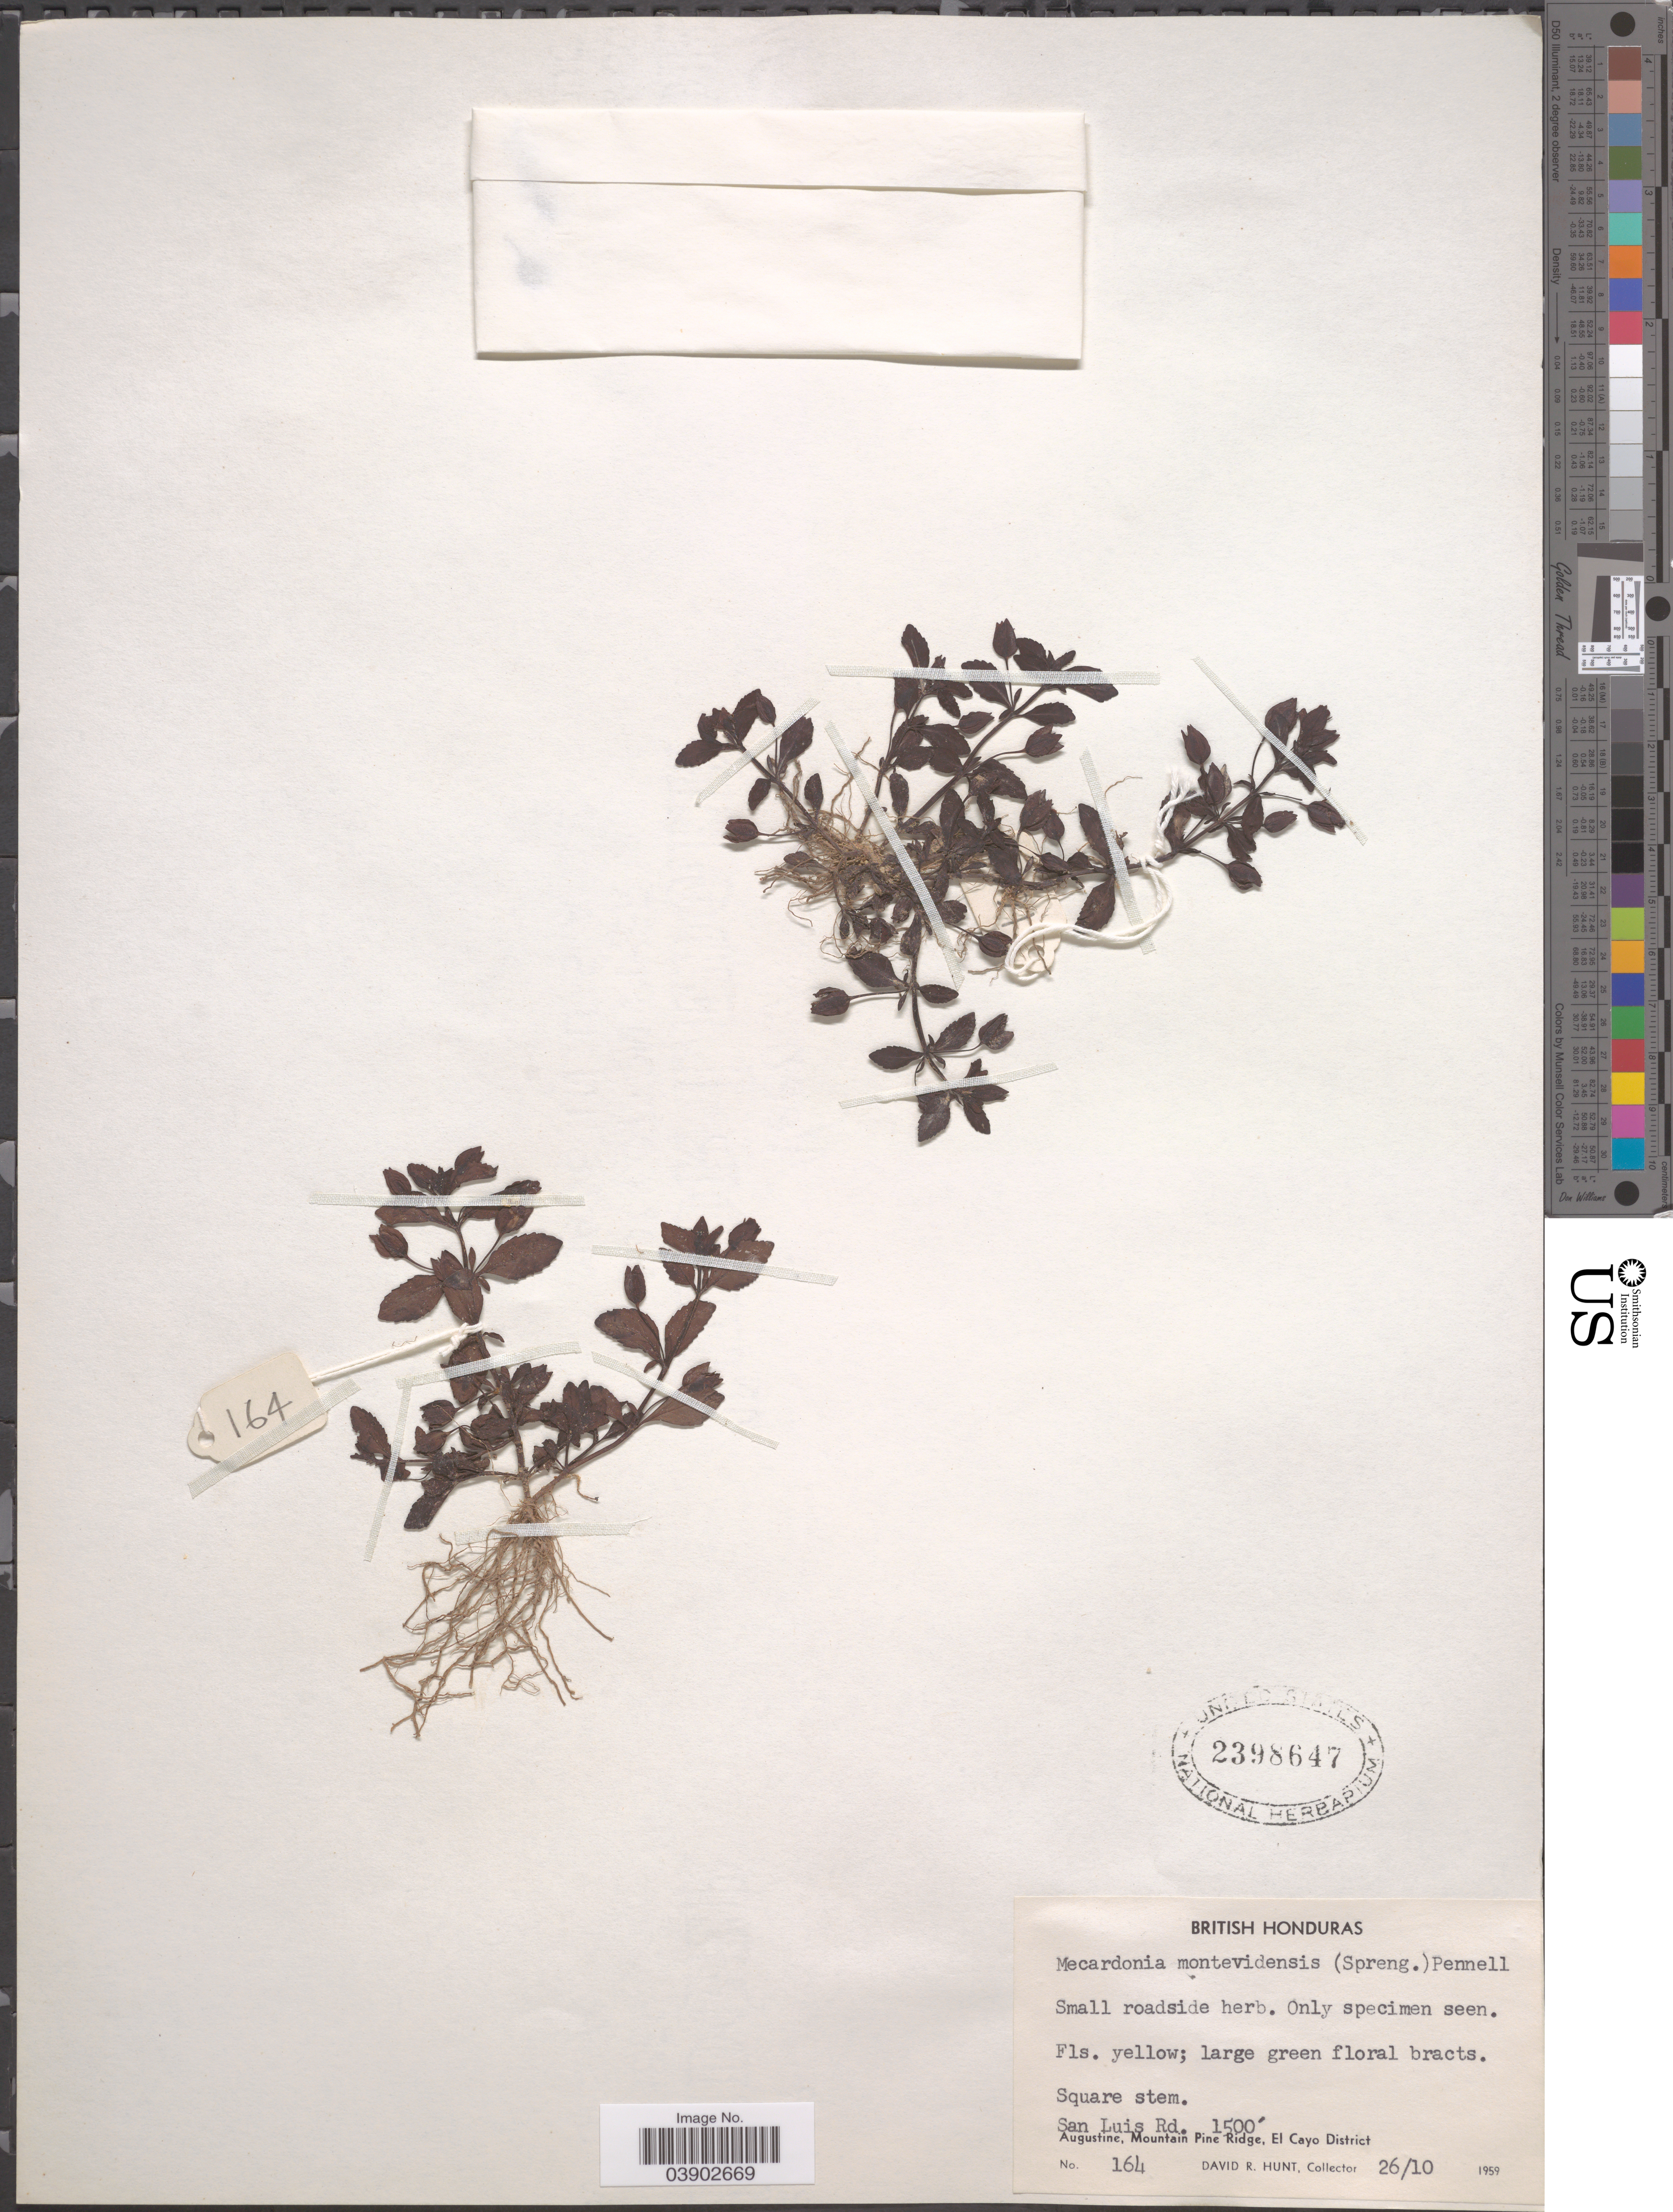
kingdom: Plantae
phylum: Tracheophyta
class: Magnoliopsida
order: Lamiales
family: Plantaginaceae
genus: Mecardonia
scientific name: Mecardonia procumbens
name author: (Mill.) Small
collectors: D. R. Hunt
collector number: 164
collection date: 1959-10-26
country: Belize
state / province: Cayo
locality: British Honduras. San Luis Rd. Augustine, Mountain Pine Ridge, El Cayo District.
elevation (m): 457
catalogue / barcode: US 2398647